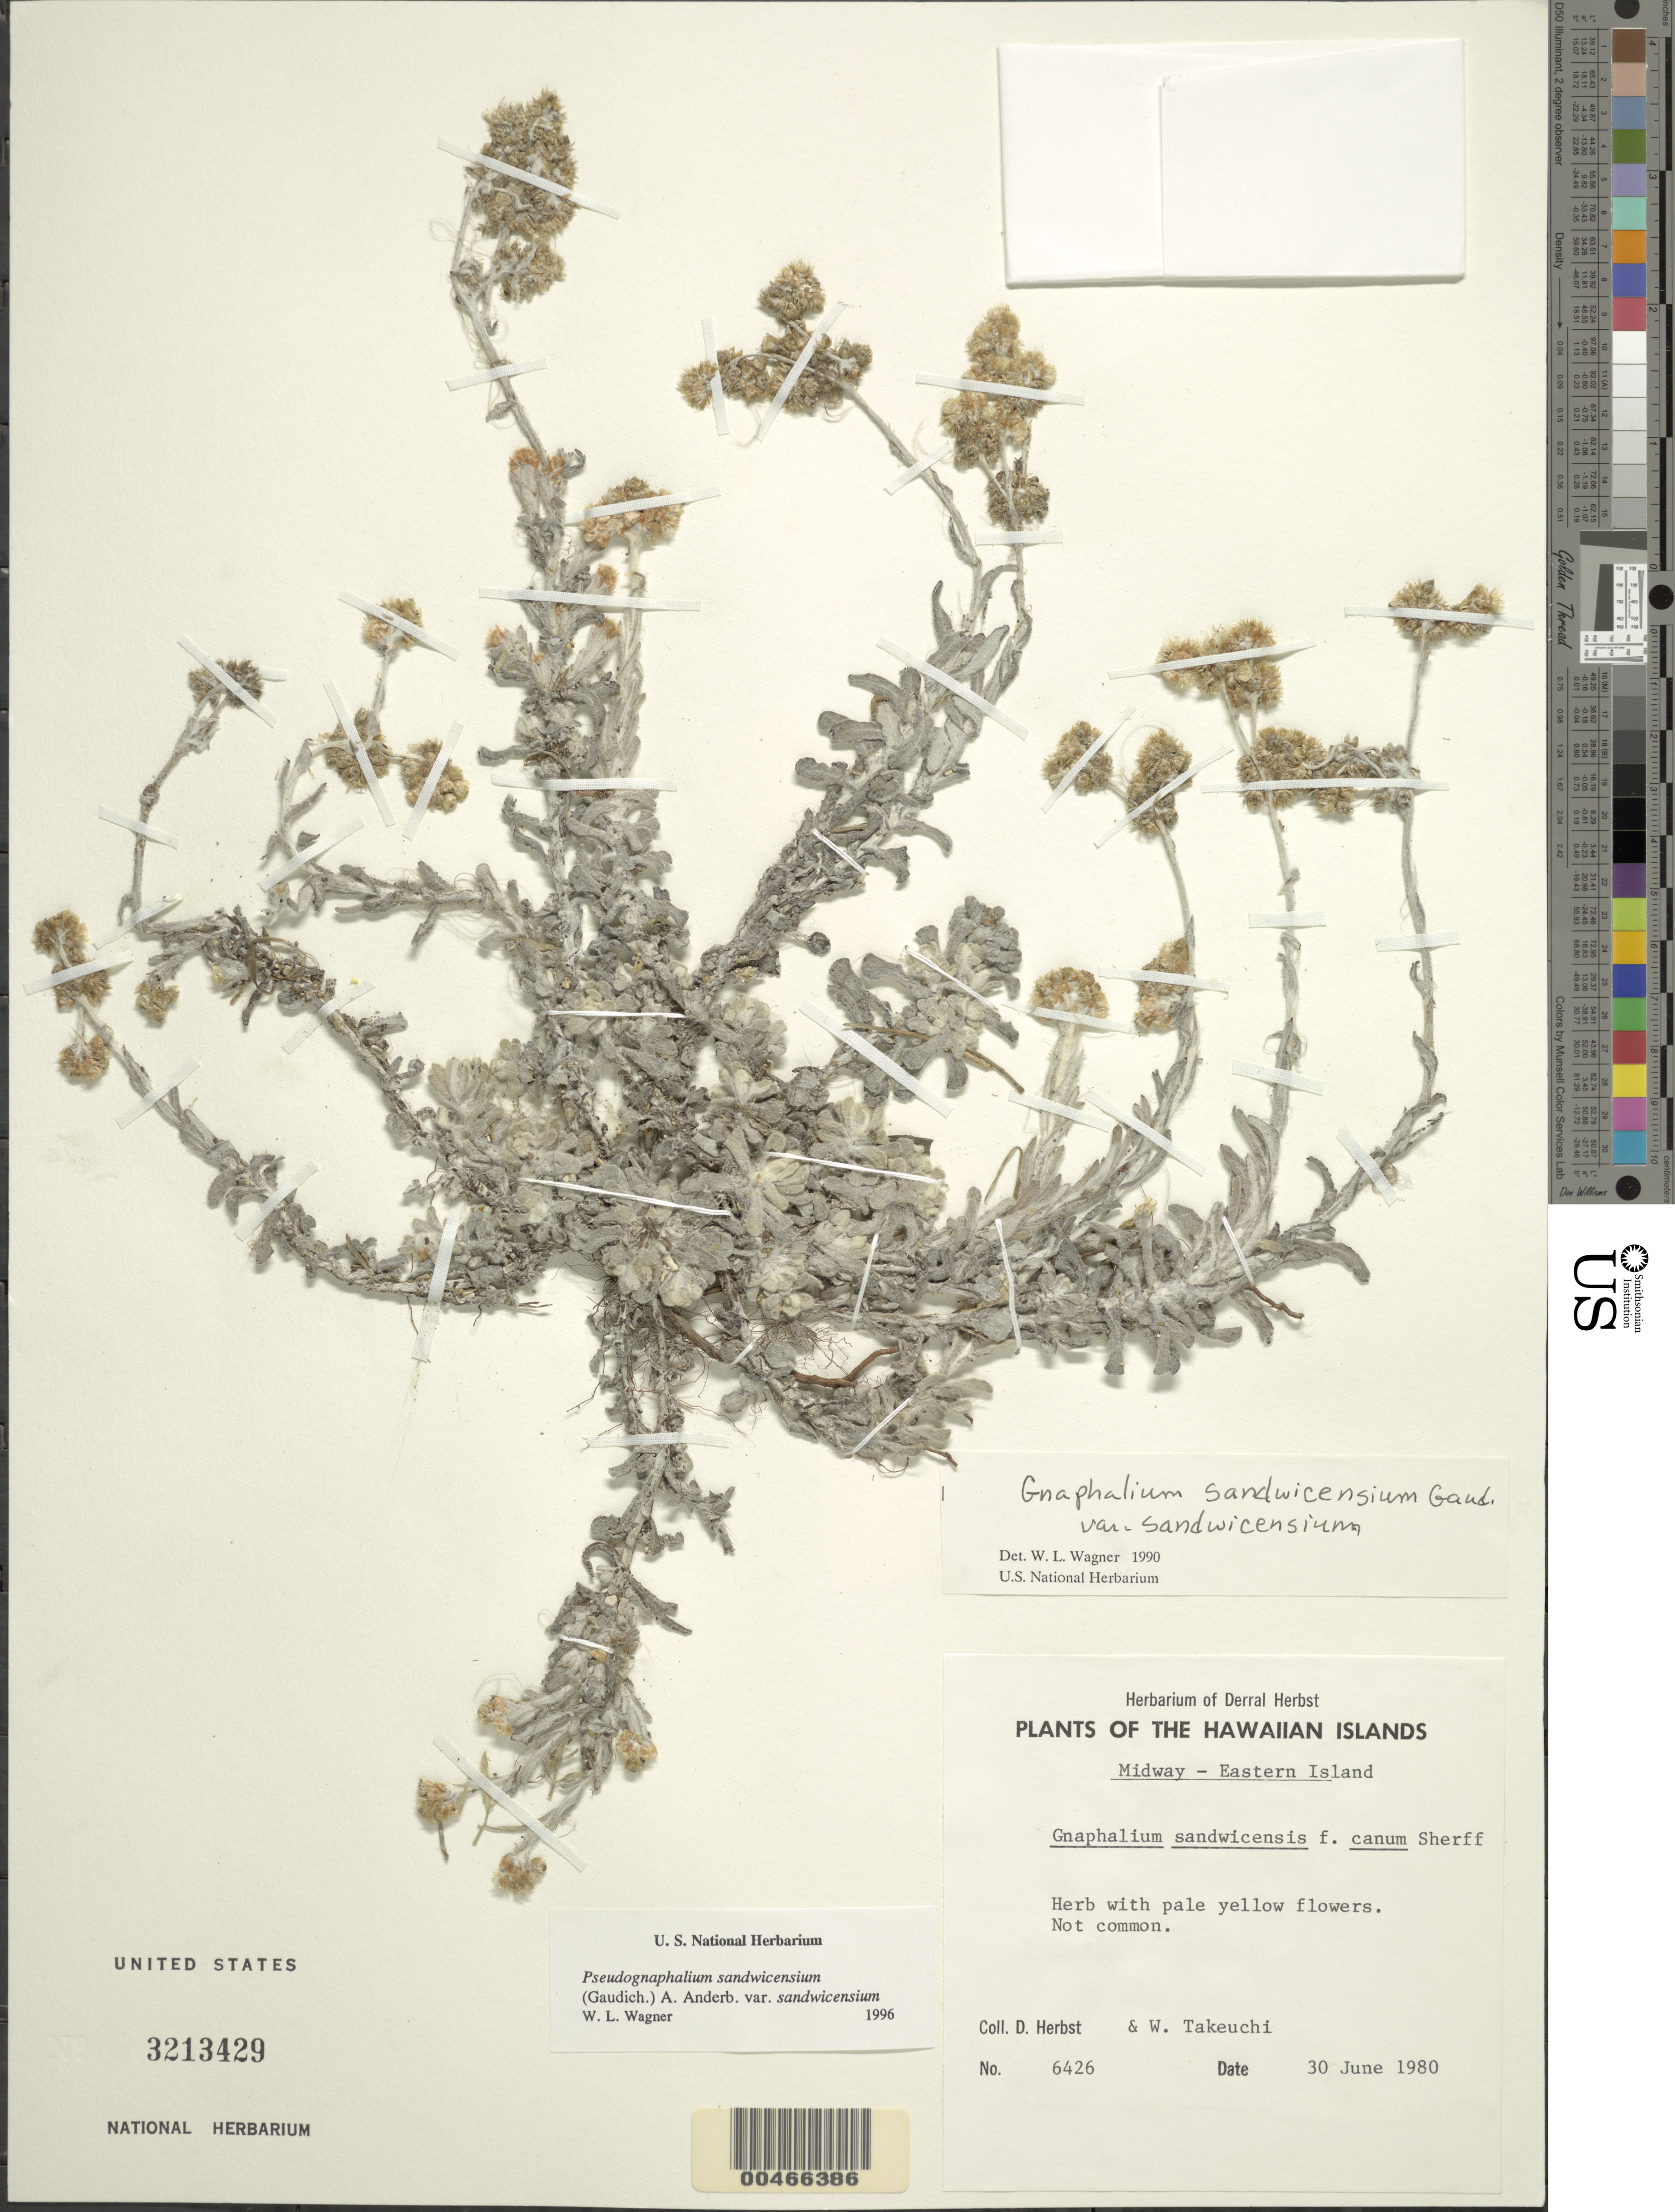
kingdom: Plantae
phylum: Tracheophyta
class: Magnoliopsida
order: Asterales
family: Asteraceae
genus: Pseudognaphalium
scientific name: Pseudognaphalium sandwicensium var. sandwicensium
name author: (Gaudich.) Anderb.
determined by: Wagner, W. L., (BOT), Smithsonian Institution - National Museum of Natural History (UNITED STATES)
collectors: D. R. Herbst & W. N. Takeuchi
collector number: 6426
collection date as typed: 30 Jun 1980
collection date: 1980-06-30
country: U.S. Administered Pacific Islands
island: Midway Atoll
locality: Eastern Islet, Midway Is.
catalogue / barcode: US 3213429